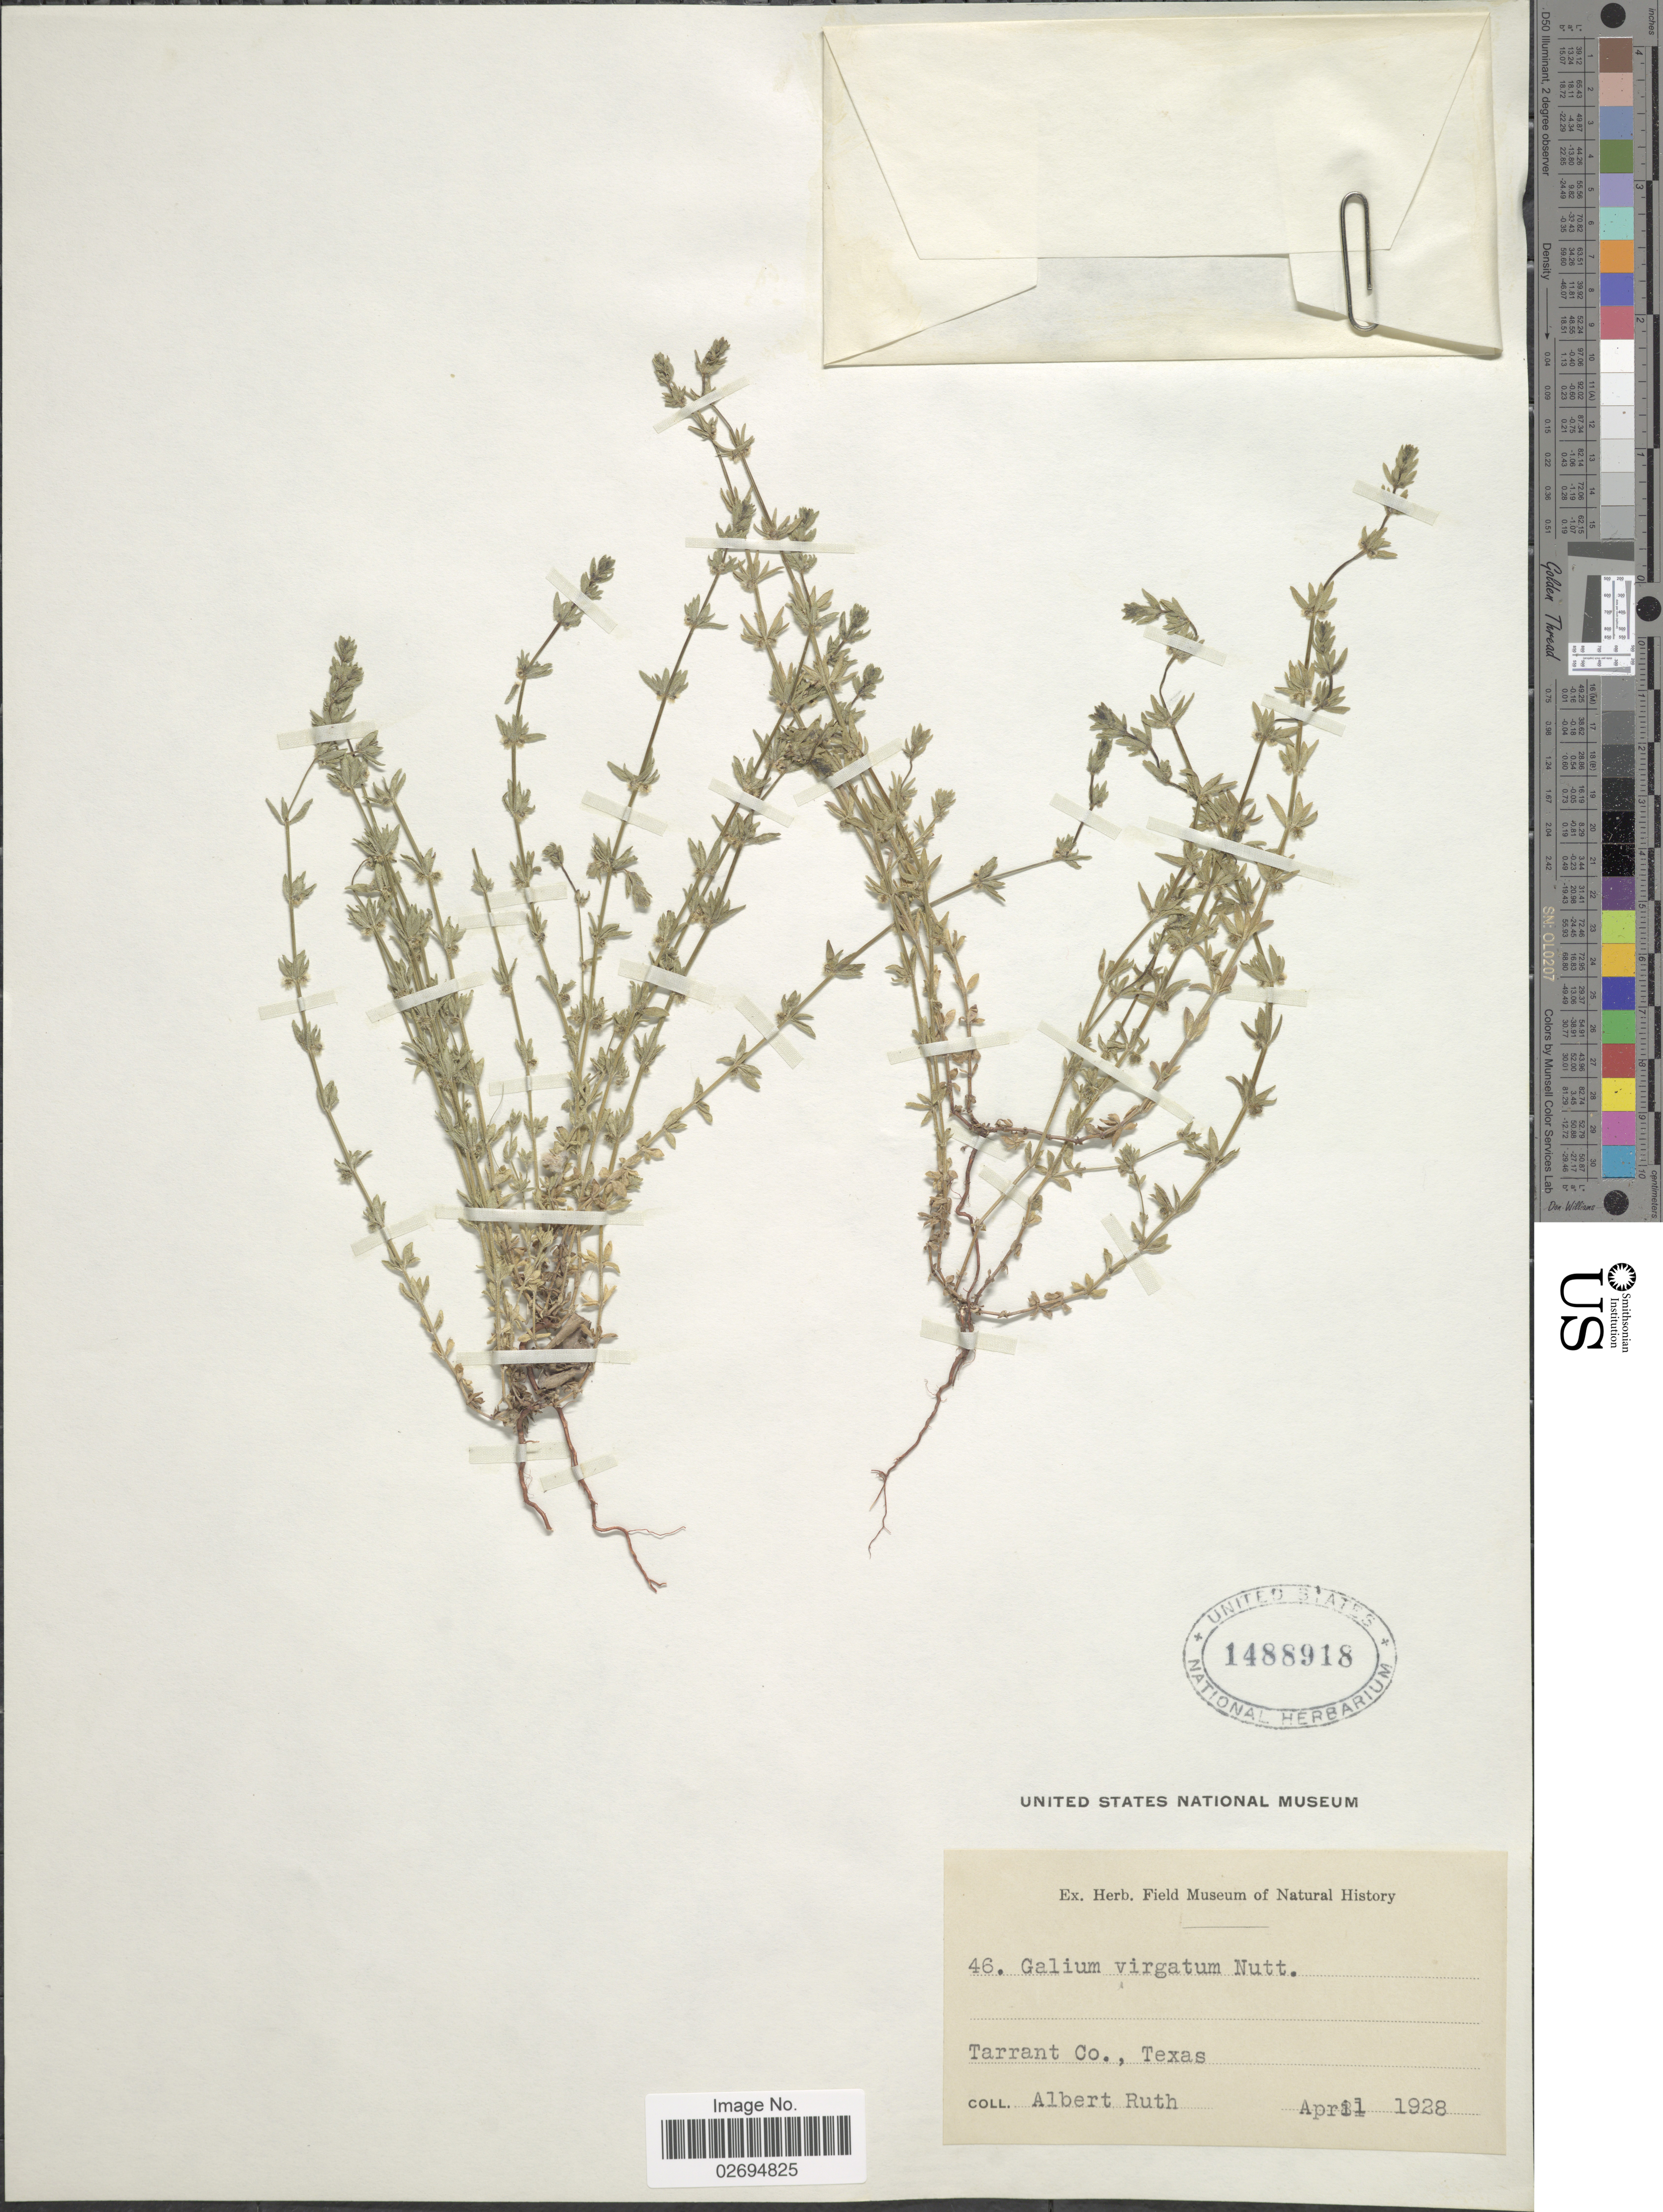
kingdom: Plantae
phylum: Tracheophyta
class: Magnoliopsida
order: Gentianales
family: Rubiaceae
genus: Galium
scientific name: Galium virgatum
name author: Nutt.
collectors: A. Ruth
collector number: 46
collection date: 1928-04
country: United States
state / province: Texas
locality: Tarrant Co.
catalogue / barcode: US 1488918